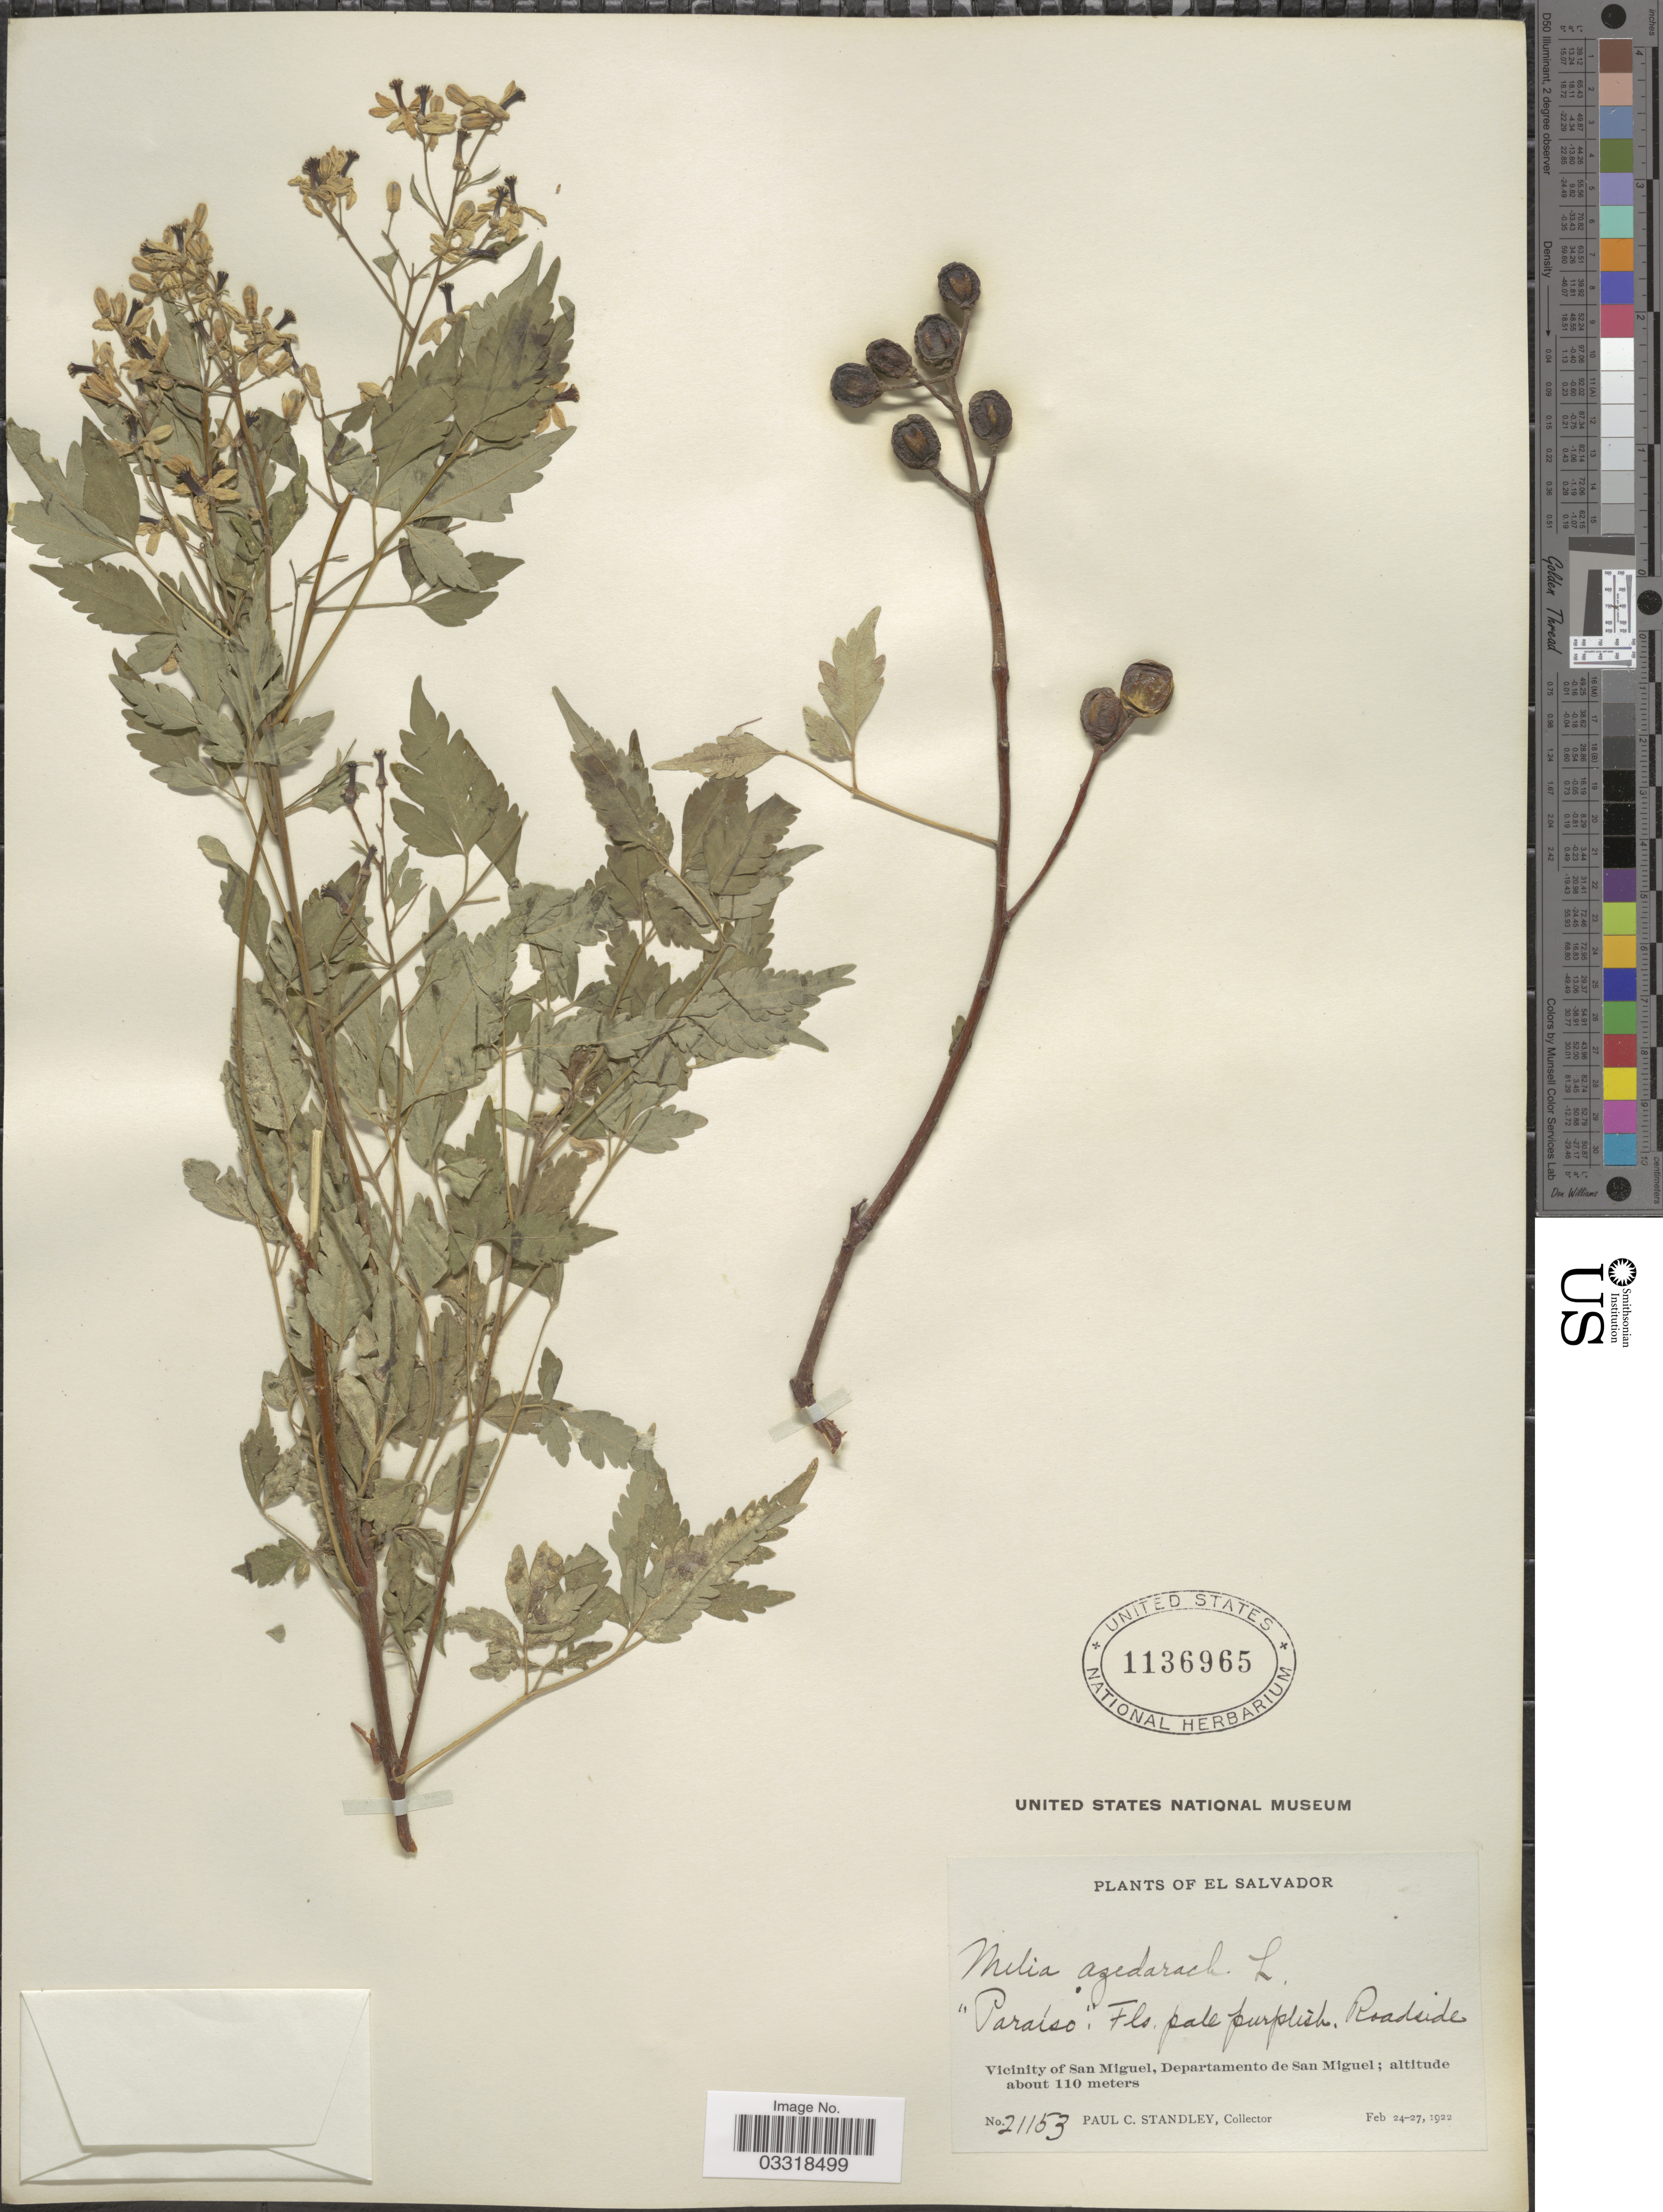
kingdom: Plantae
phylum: Tracheophyta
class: Magnoliopsida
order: Sapindales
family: Meliaceae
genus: Melia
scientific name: Melia azedarach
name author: L.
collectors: P. C. Standley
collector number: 21153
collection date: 1922-02-24/1922-02-27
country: El Salvador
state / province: San Miguel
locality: Vicinity of San Miguel, Departamento de San Miguel.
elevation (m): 110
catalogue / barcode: US 1136965